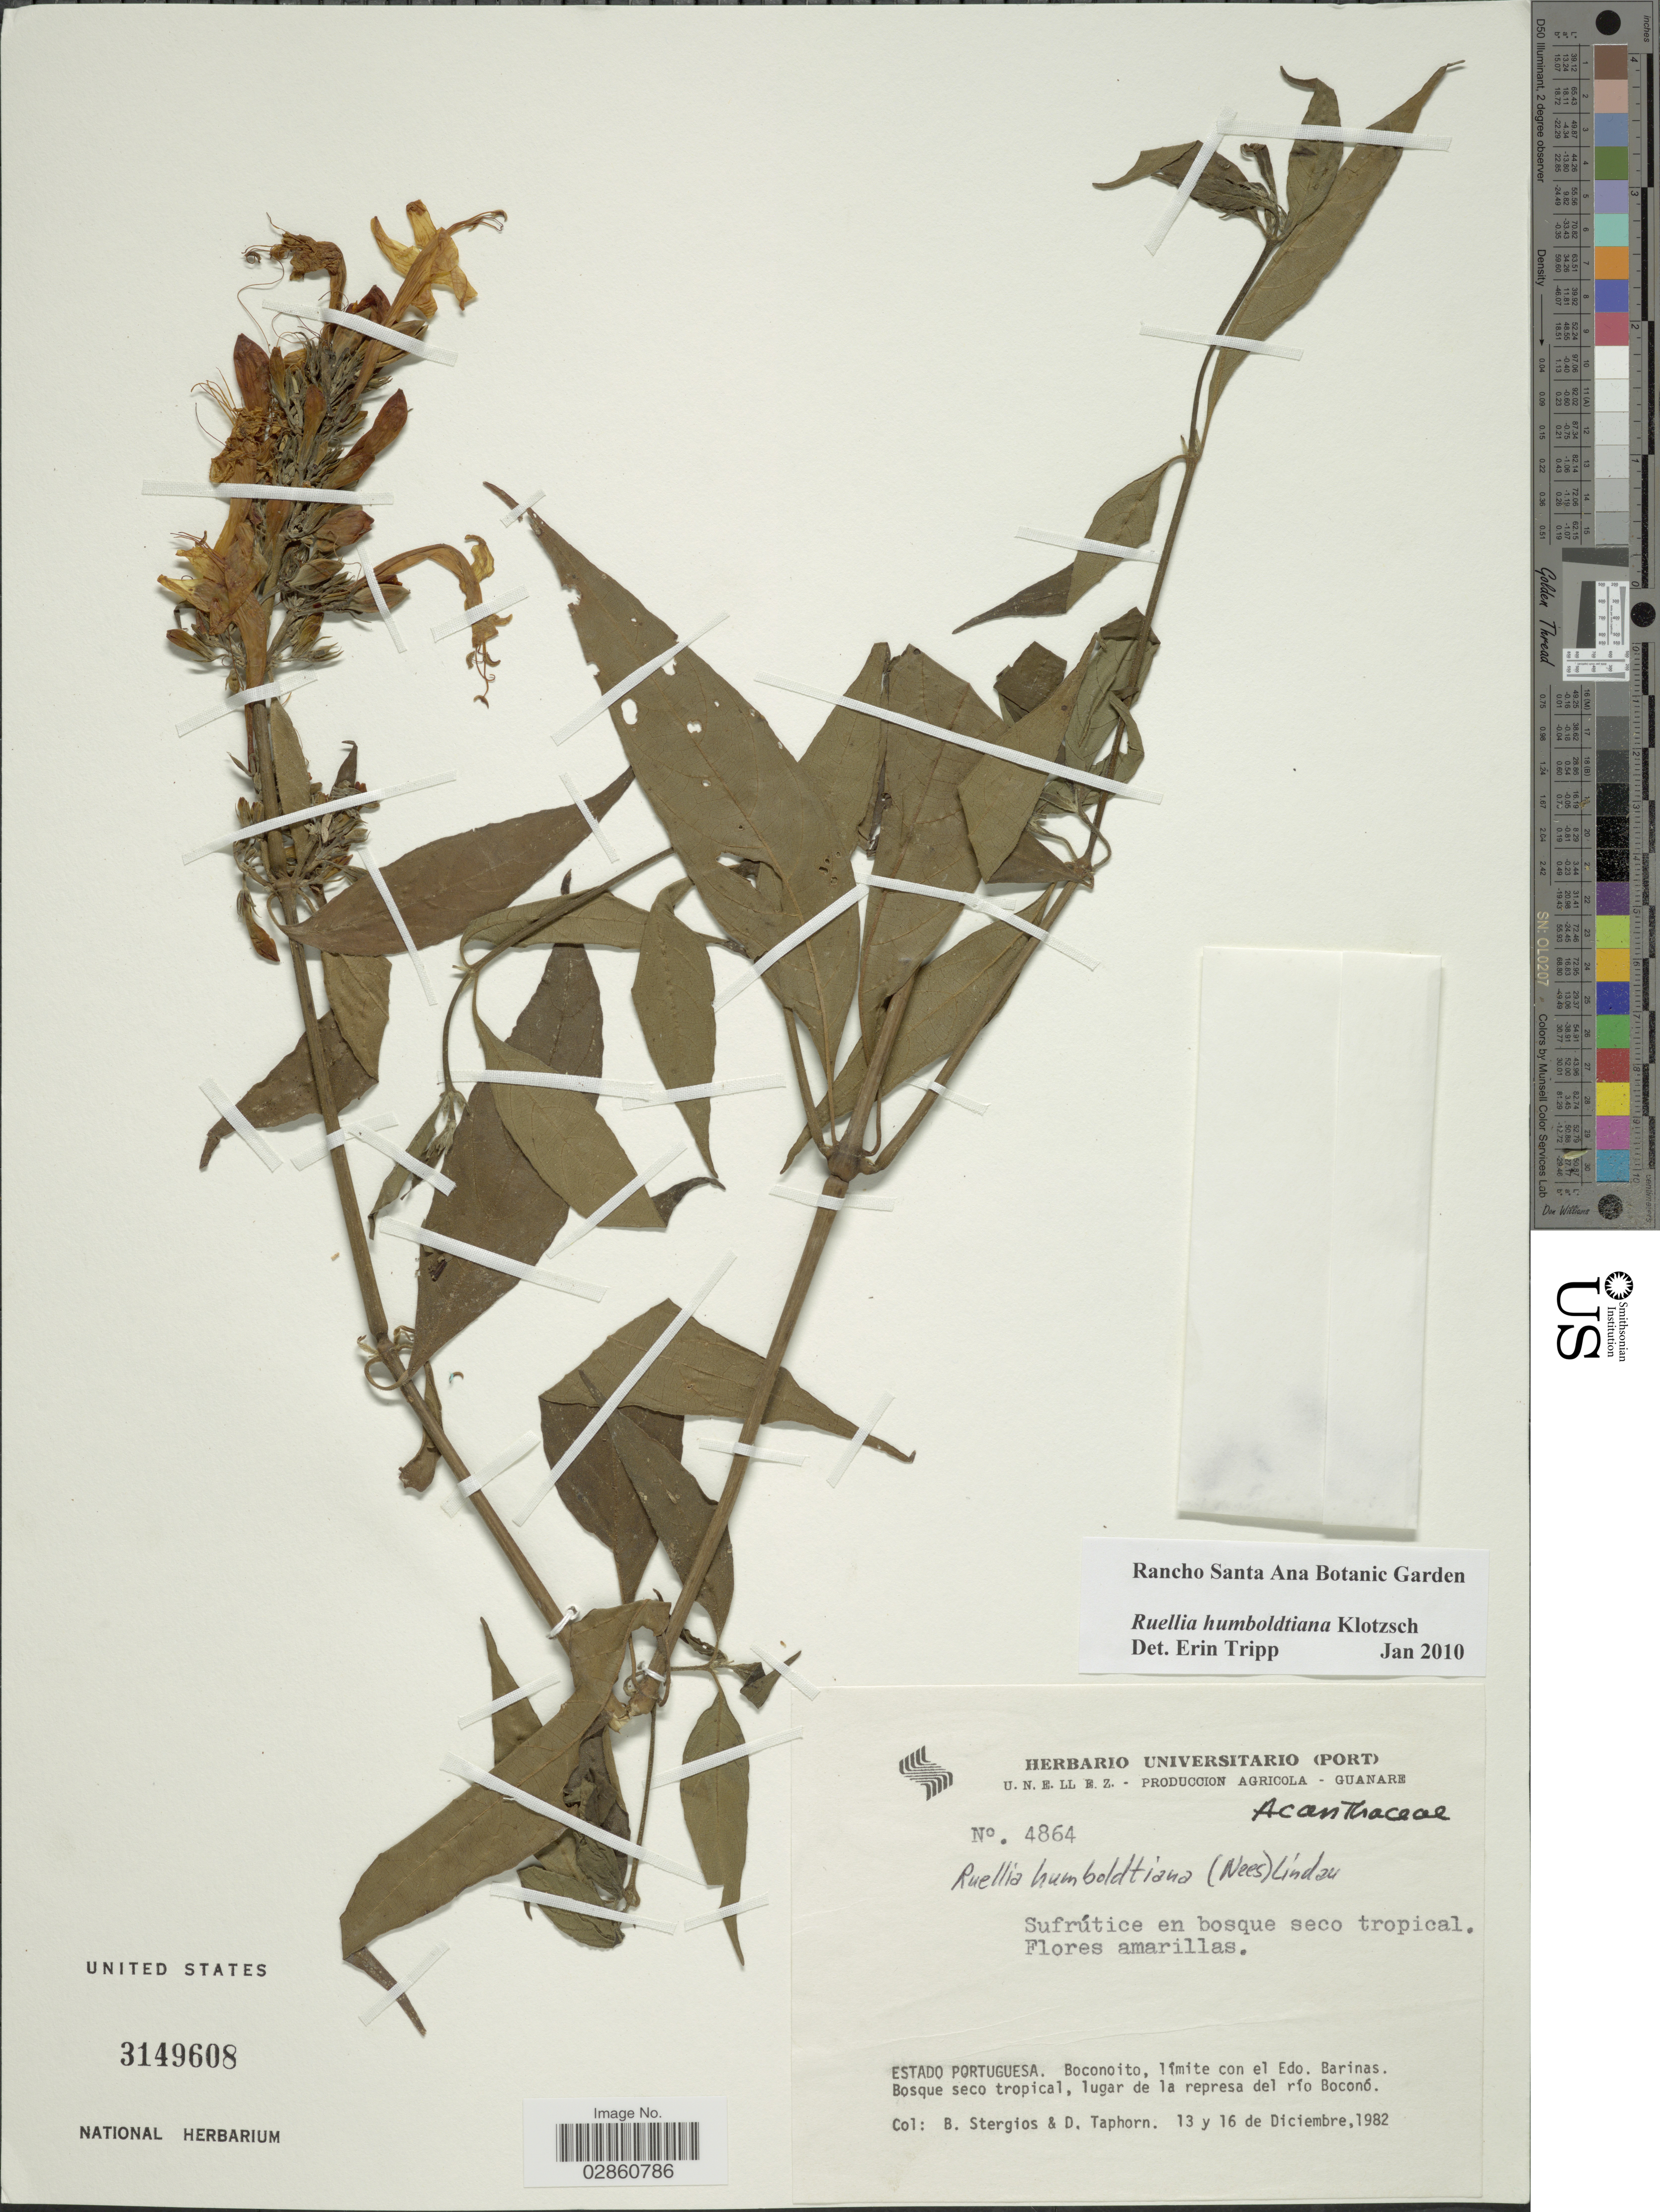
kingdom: Plantae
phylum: Tracheophyta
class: Magnoliopsida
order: Lamiales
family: Acanthaceae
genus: Ruellia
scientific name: Ruellia humboldtiana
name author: (Nees) Lindau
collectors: B. G. Stergios & D. Taphorn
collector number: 4864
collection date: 1982-12-13/1982-12-16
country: Venezuela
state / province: Portuguesa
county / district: San Genaro de Boconoito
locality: Boconoito, límite con el Edo. Barinas, lugar de la represa del río Boconó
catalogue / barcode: US 3149608